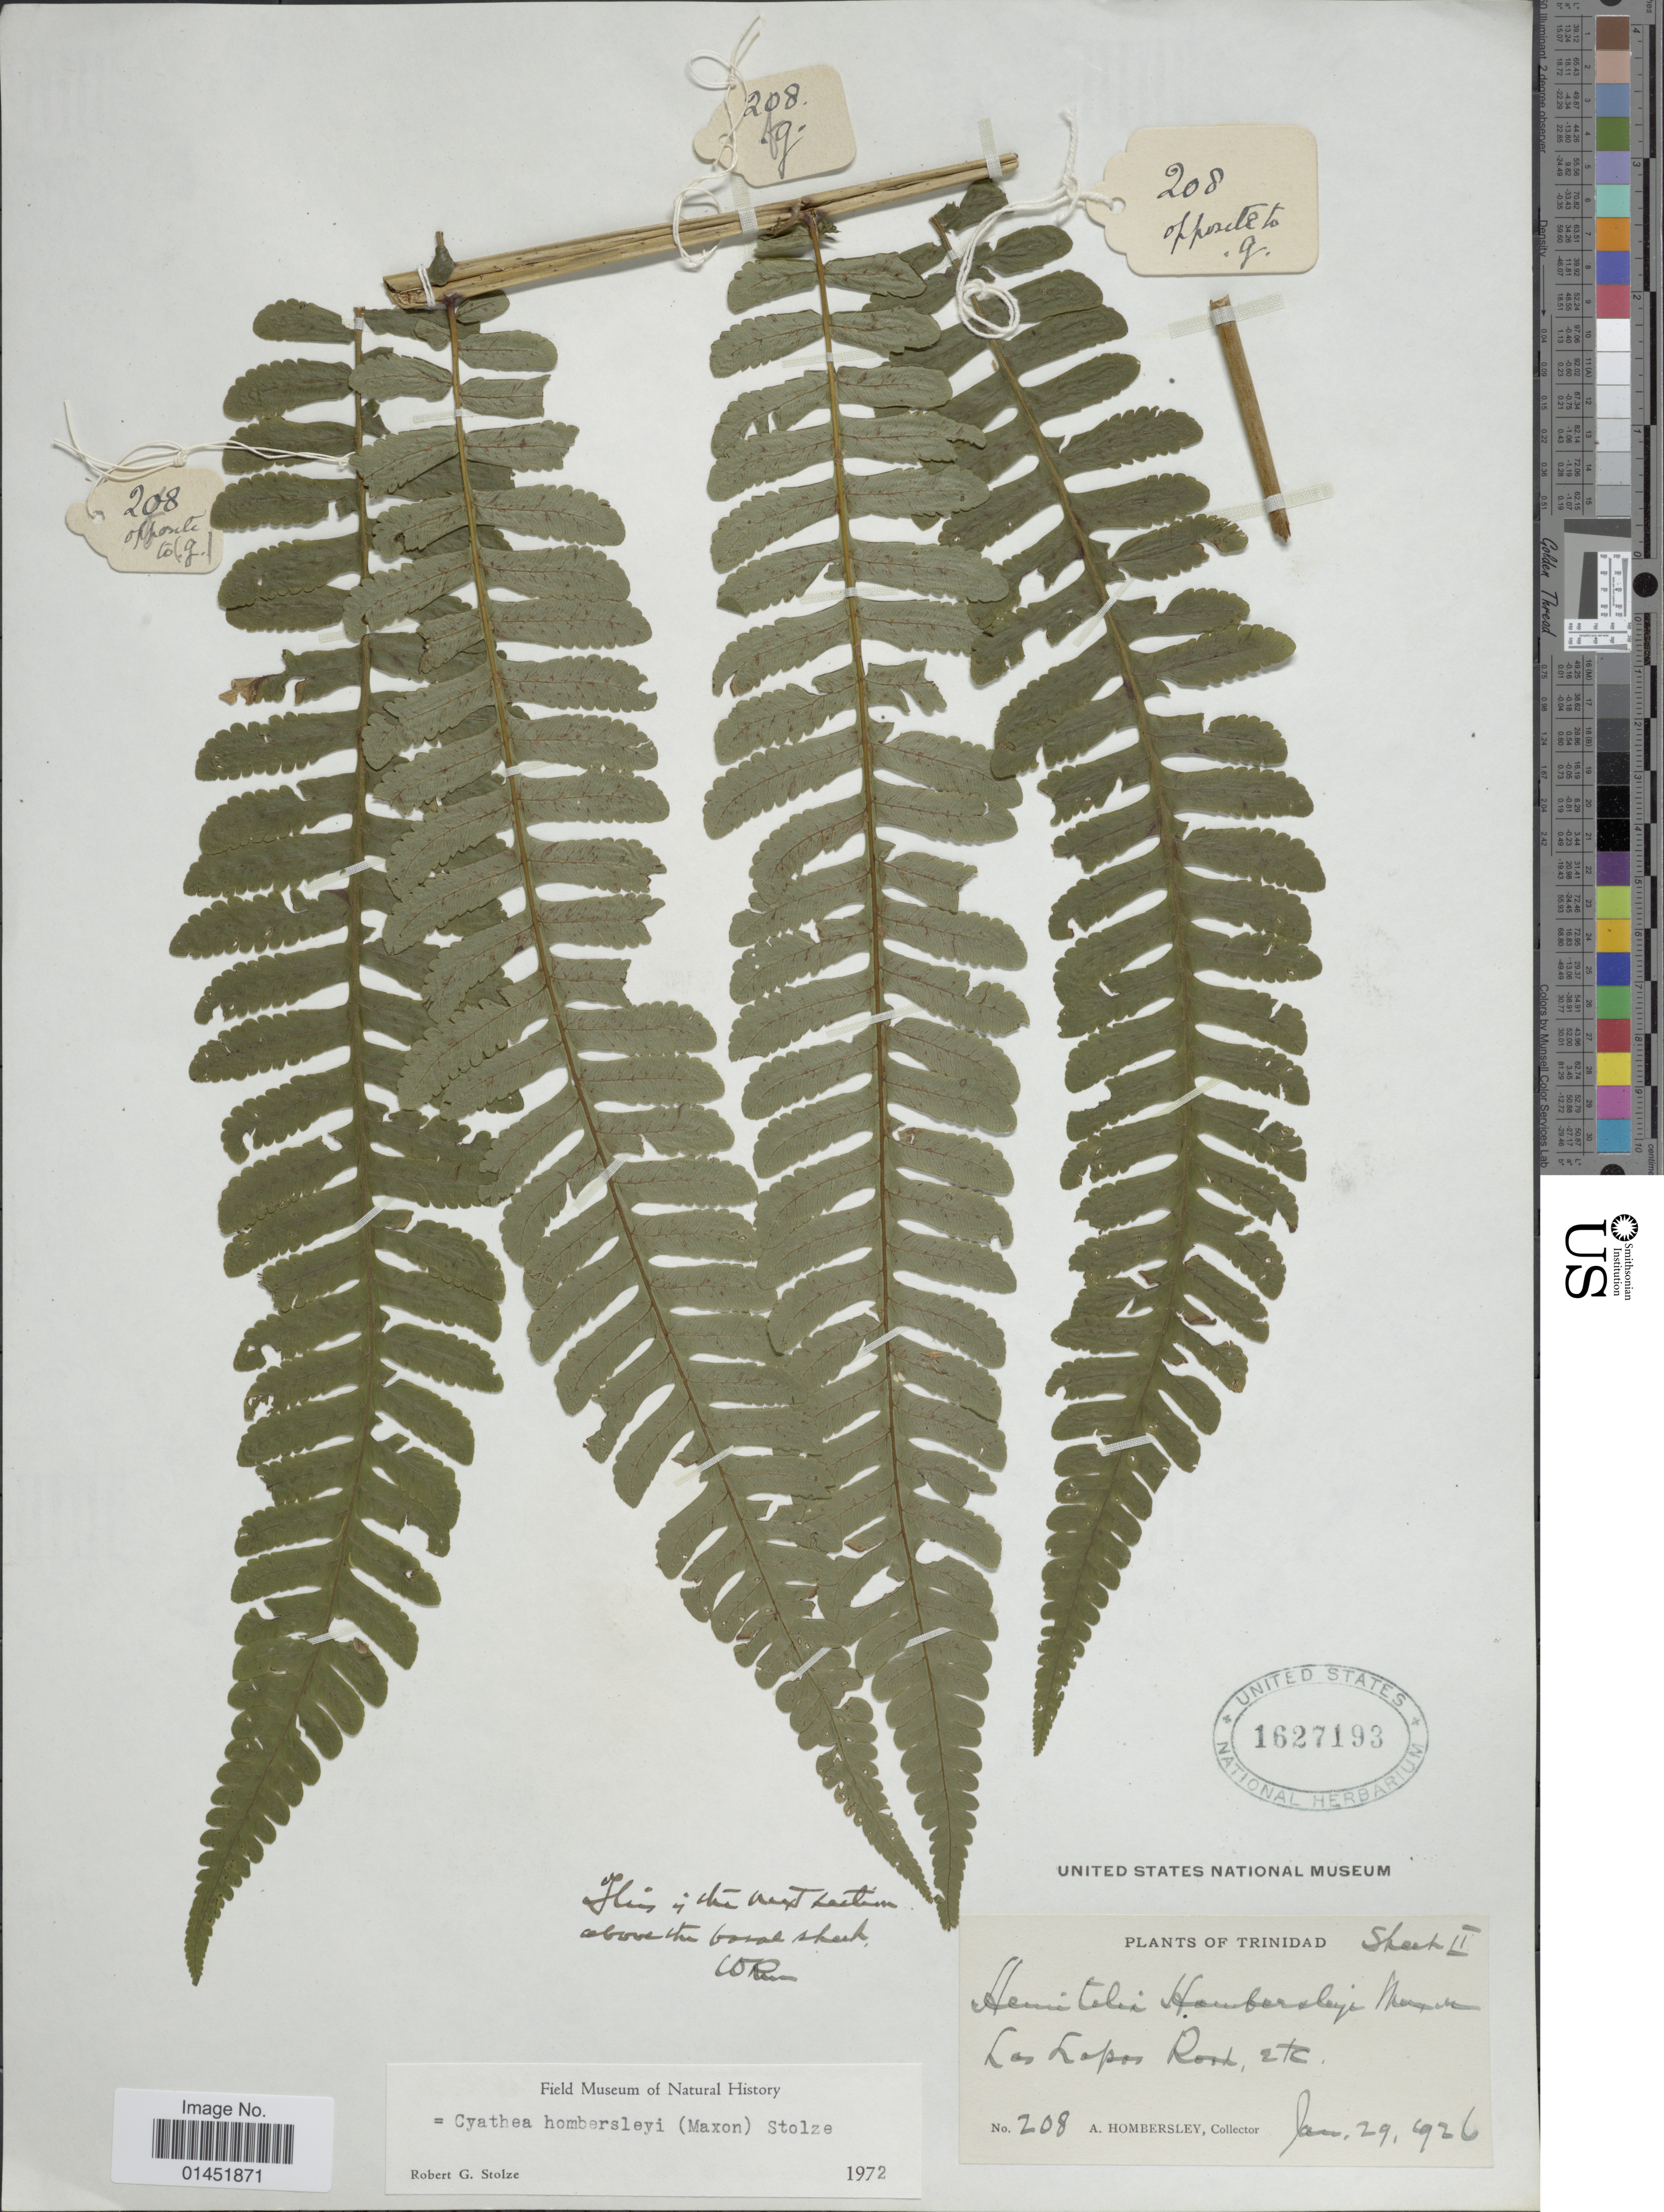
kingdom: Plantae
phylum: Tracheophyta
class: Polypodiopsida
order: Cyatheales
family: Cyatheaceae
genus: Cyathea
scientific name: Cyathea hombersleyi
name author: (Maxon) Stolze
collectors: A. Hombersley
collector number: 208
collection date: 1926-01-29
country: Trinidad and Tobago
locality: Trinidad, Las Lapas Road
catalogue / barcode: US 1627193